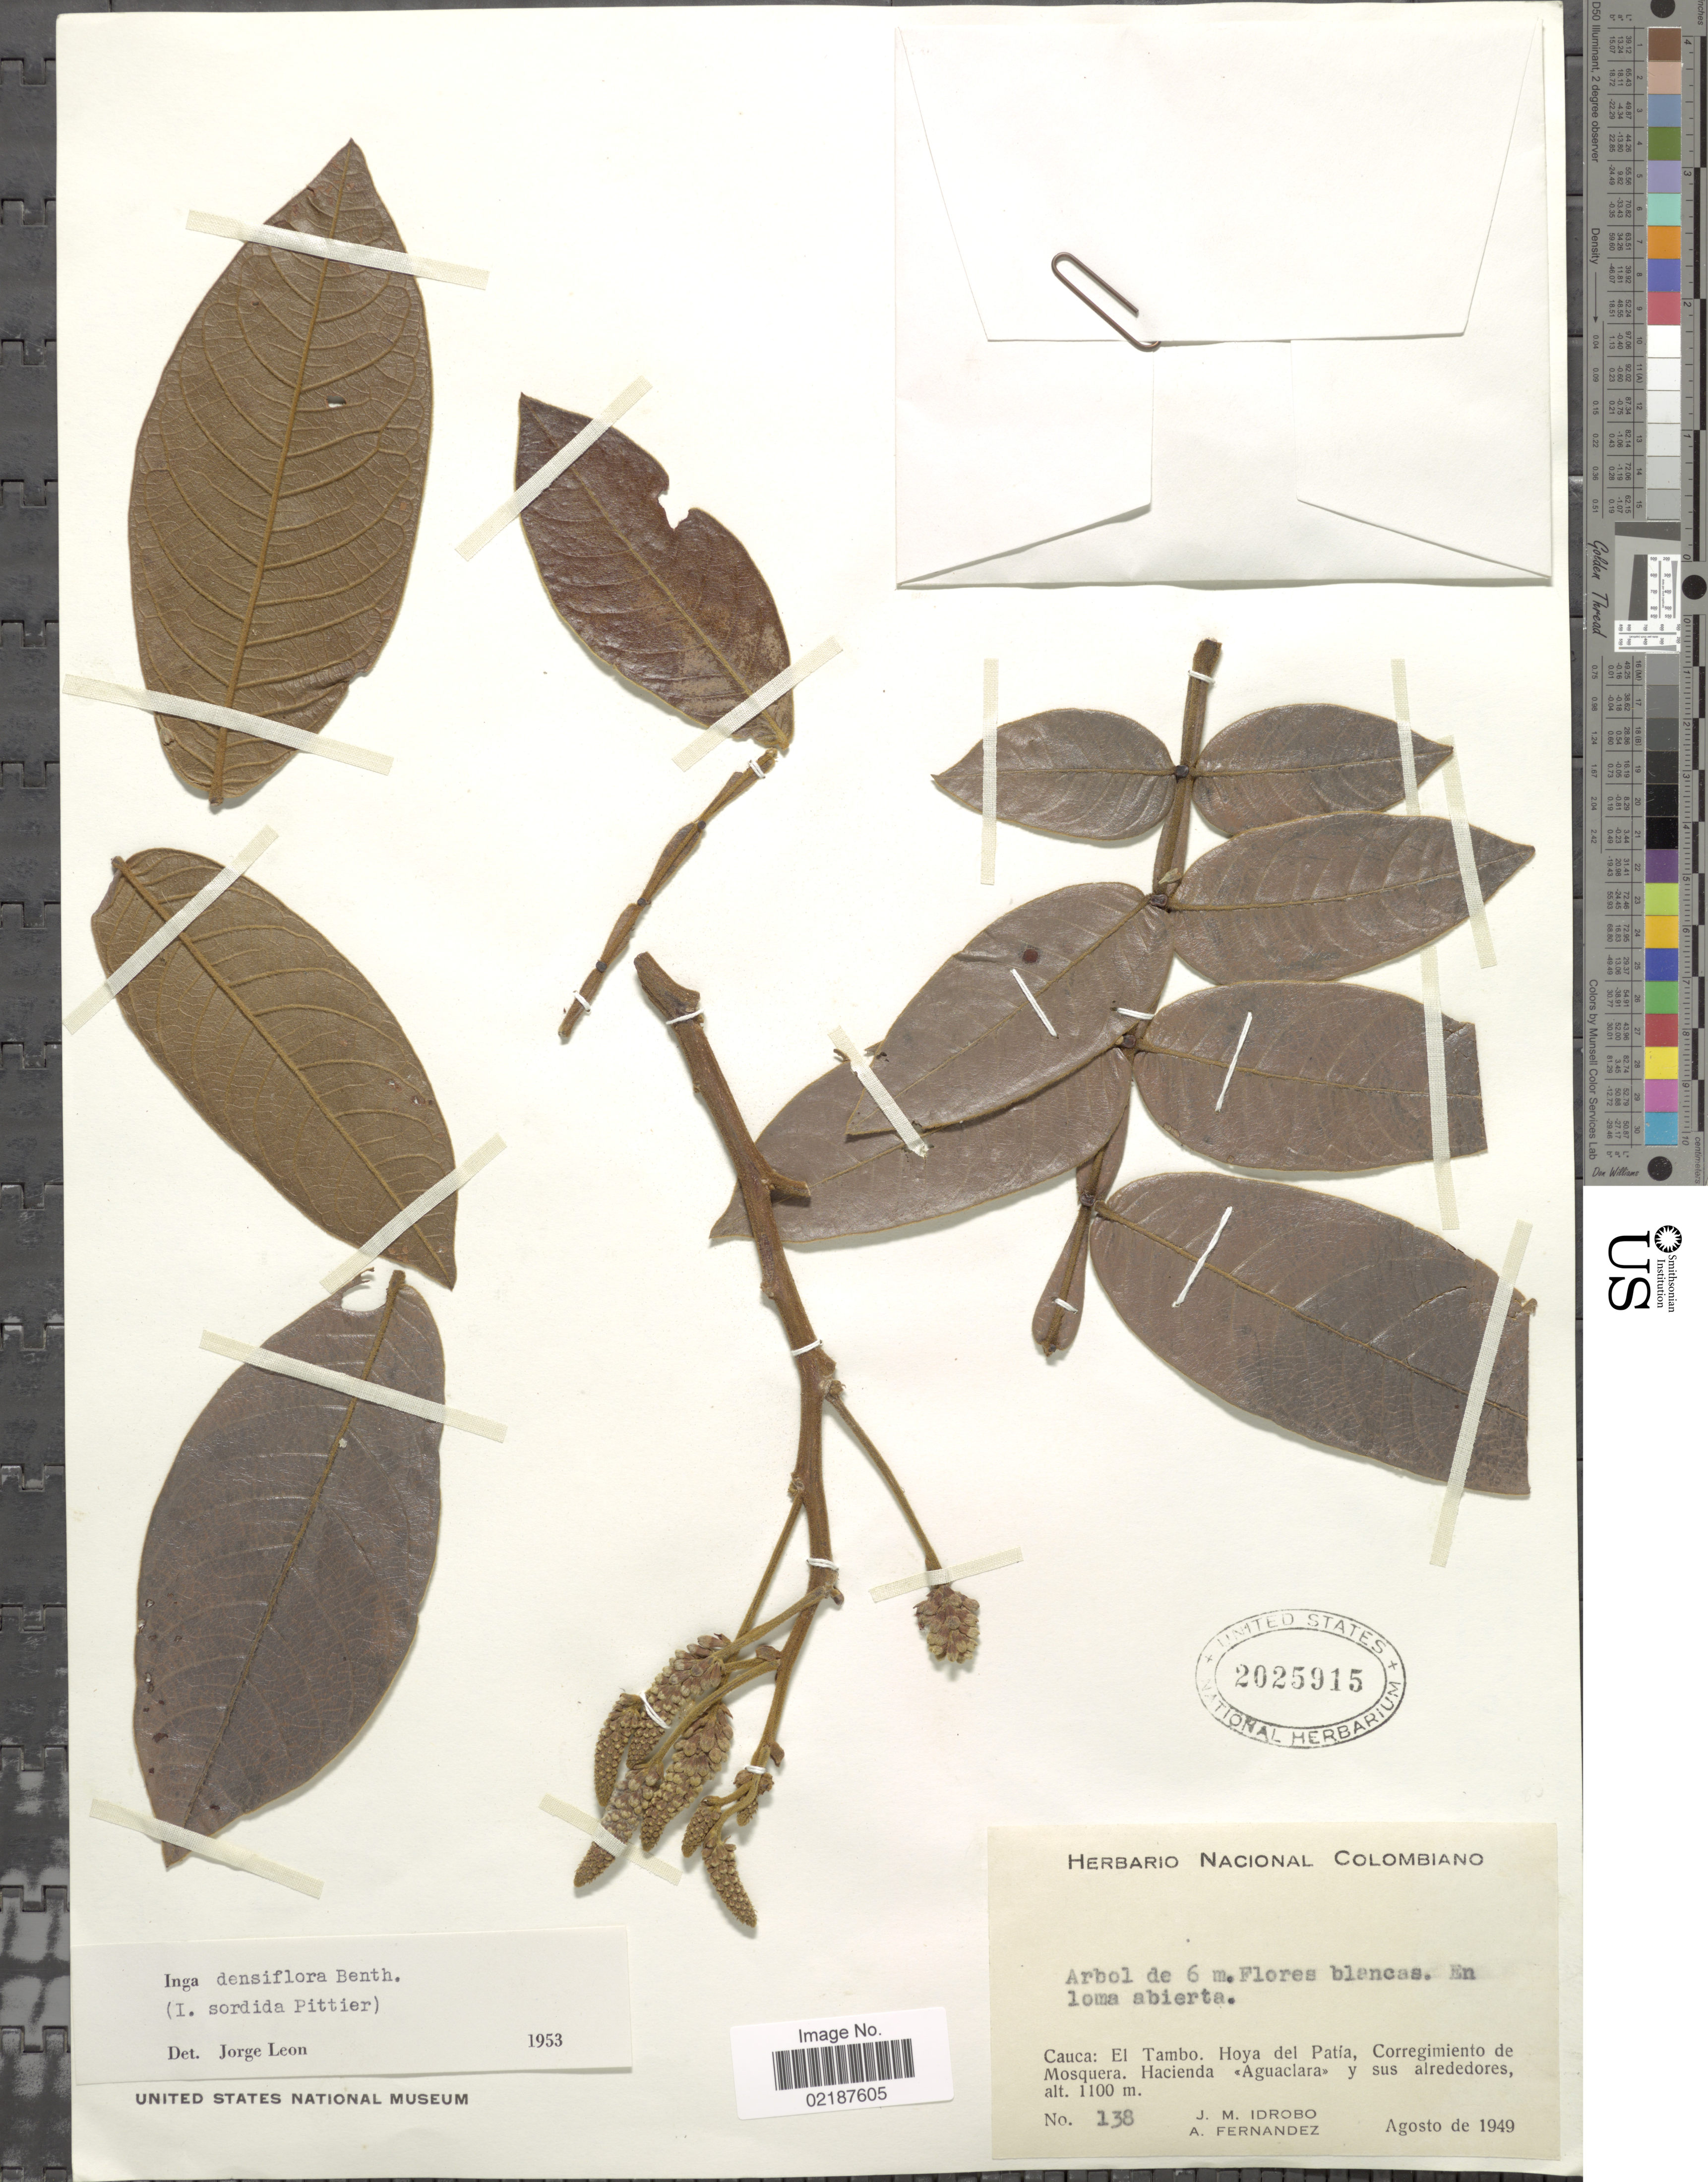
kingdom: Plantae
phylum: Tracheophyta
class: Magnoliopsida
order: Fabales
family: Fabaceae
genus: Inga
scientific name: Inga densiflora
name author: Benth.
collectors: J. M. Idrobo & A. Fernandez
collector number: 138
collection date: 1949-08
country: Colombia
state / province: Cauca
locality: El Tambo. hoya del Patia, Corregimiento de Moquera. Hacienda Aguaclara y sus alrededores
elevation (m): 1100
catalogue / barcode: US 2025915